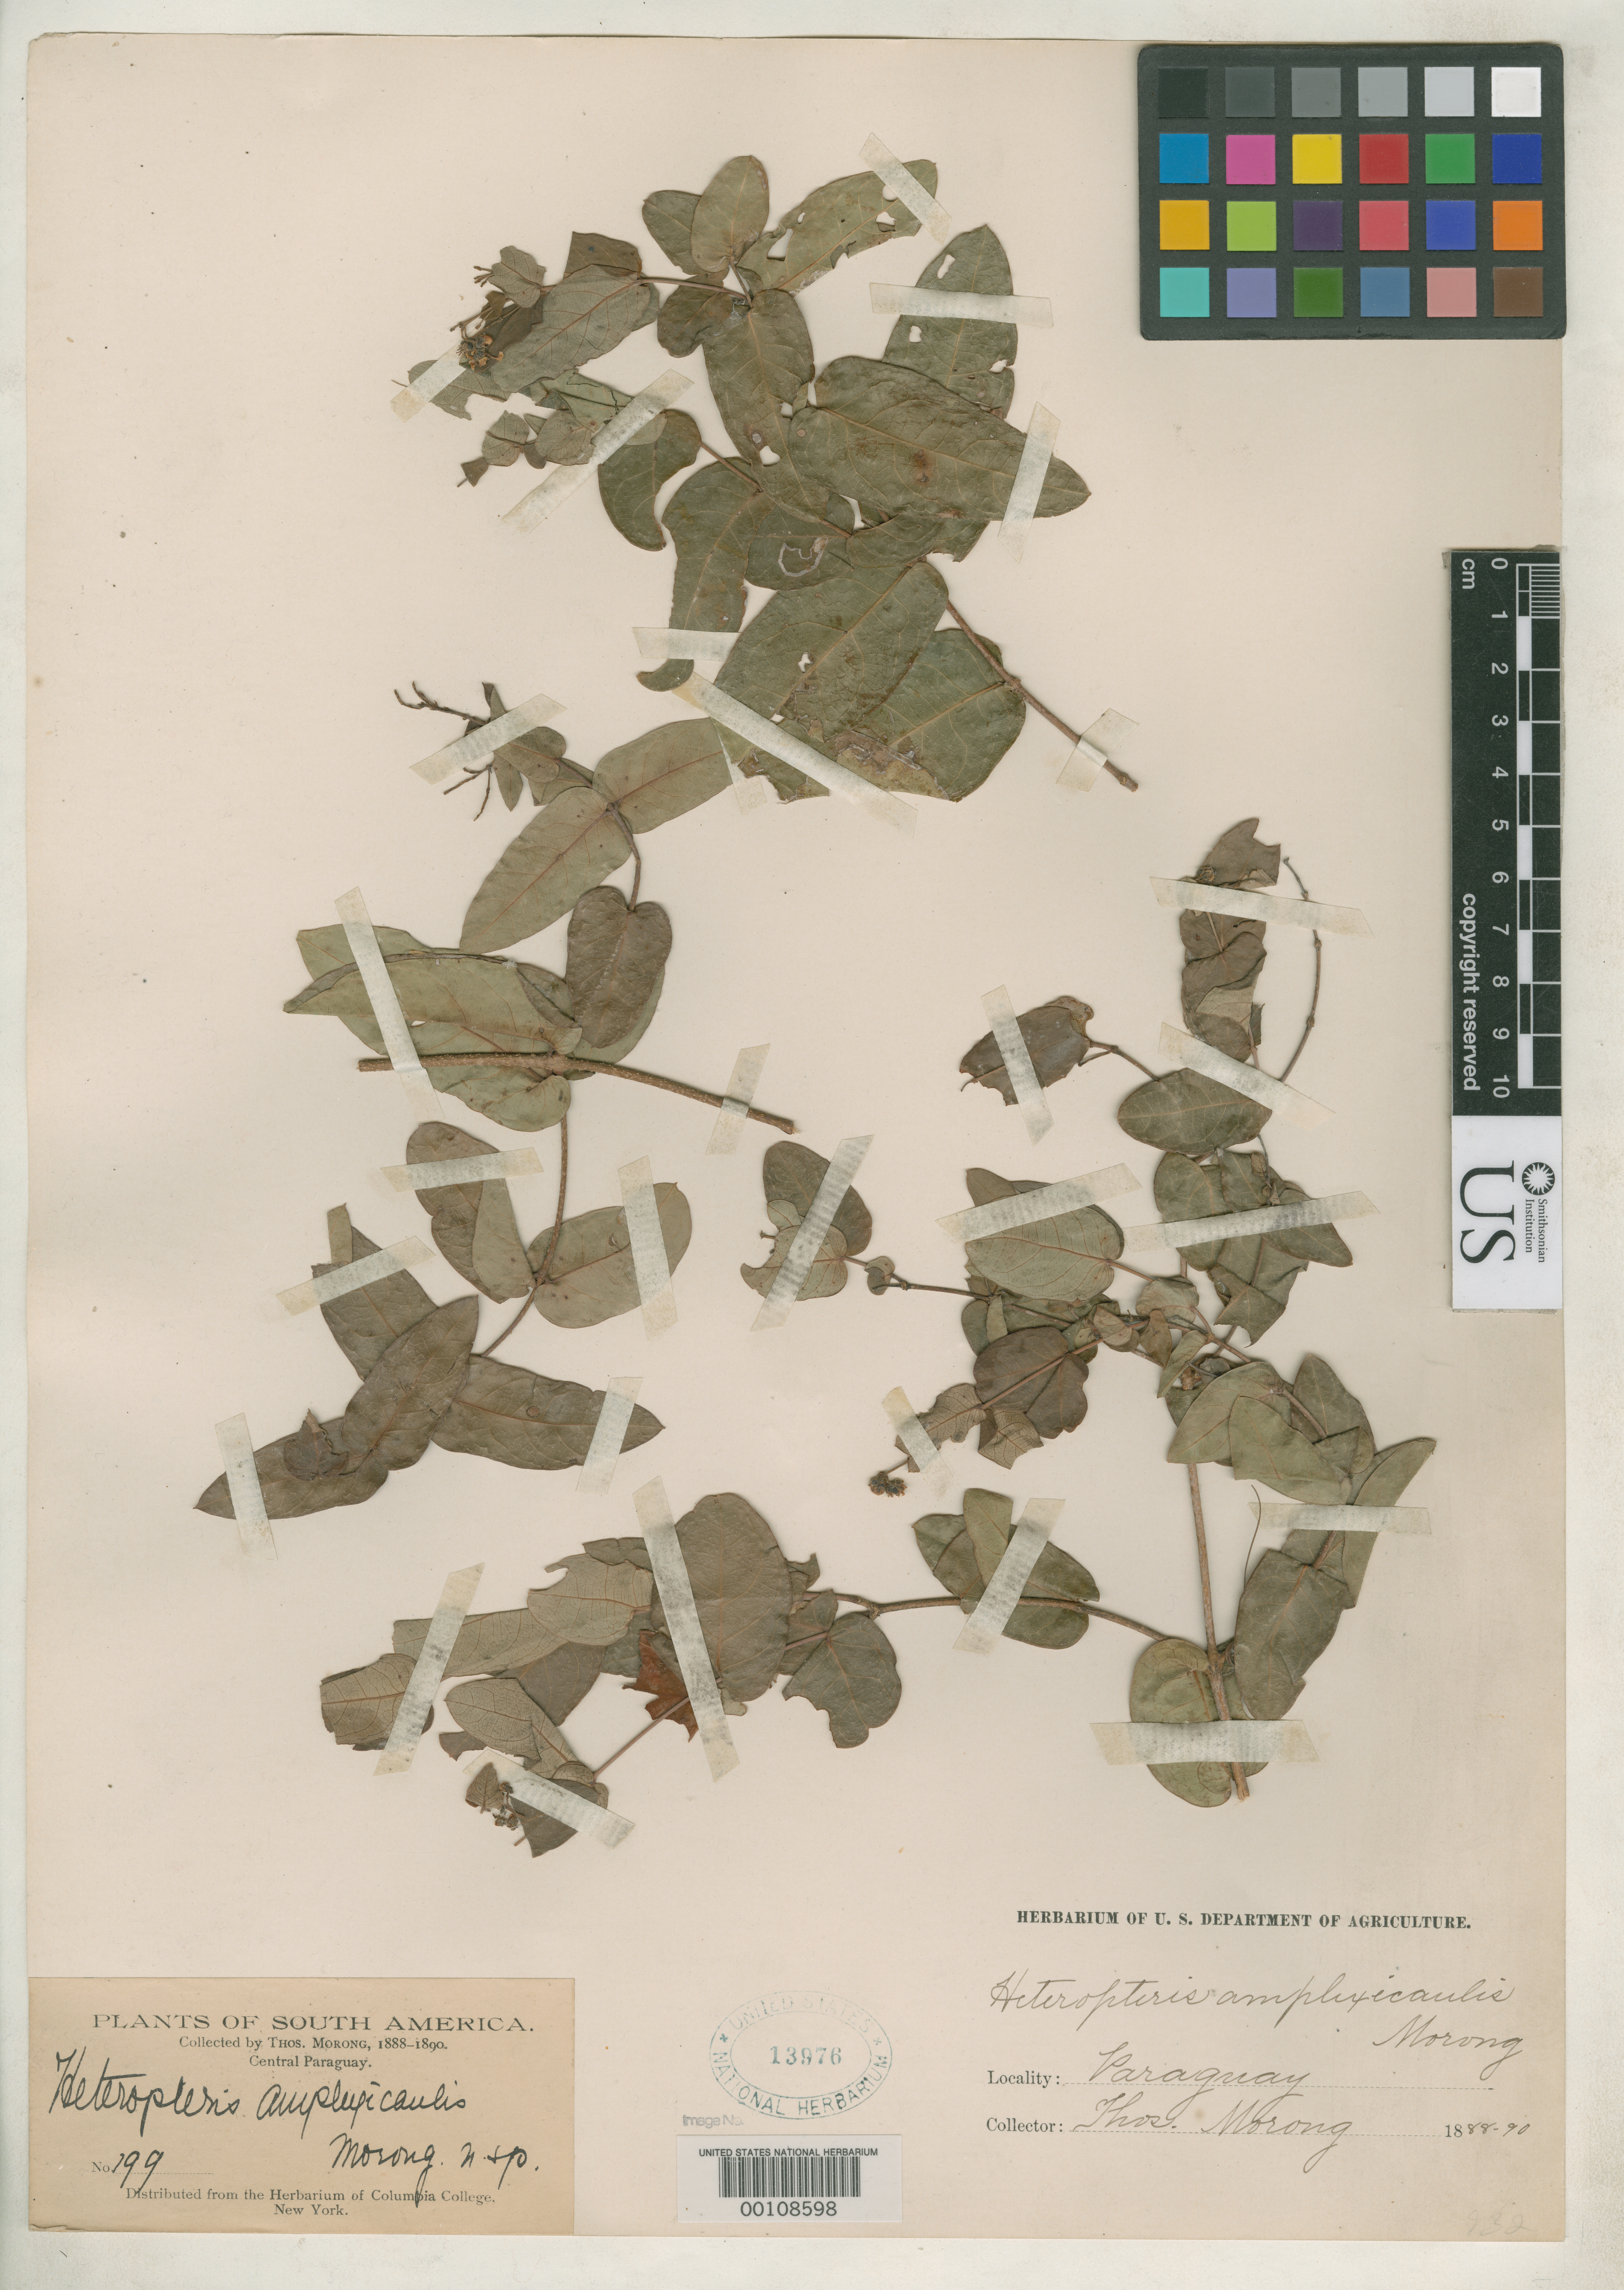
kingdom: Plantae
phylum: Tracheophyta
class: Magnoliopsida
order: Malpighiales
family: Malpighiaceae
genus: Heteropterys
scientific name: Heteropterys amplexicaulis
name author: Morong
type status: Isotype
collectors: T. Morong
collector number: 199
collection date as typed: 1888 to -- --- 1890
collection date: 1888/1890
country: Paraguay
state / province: Central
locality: Asuncion.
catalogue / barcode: US 13976